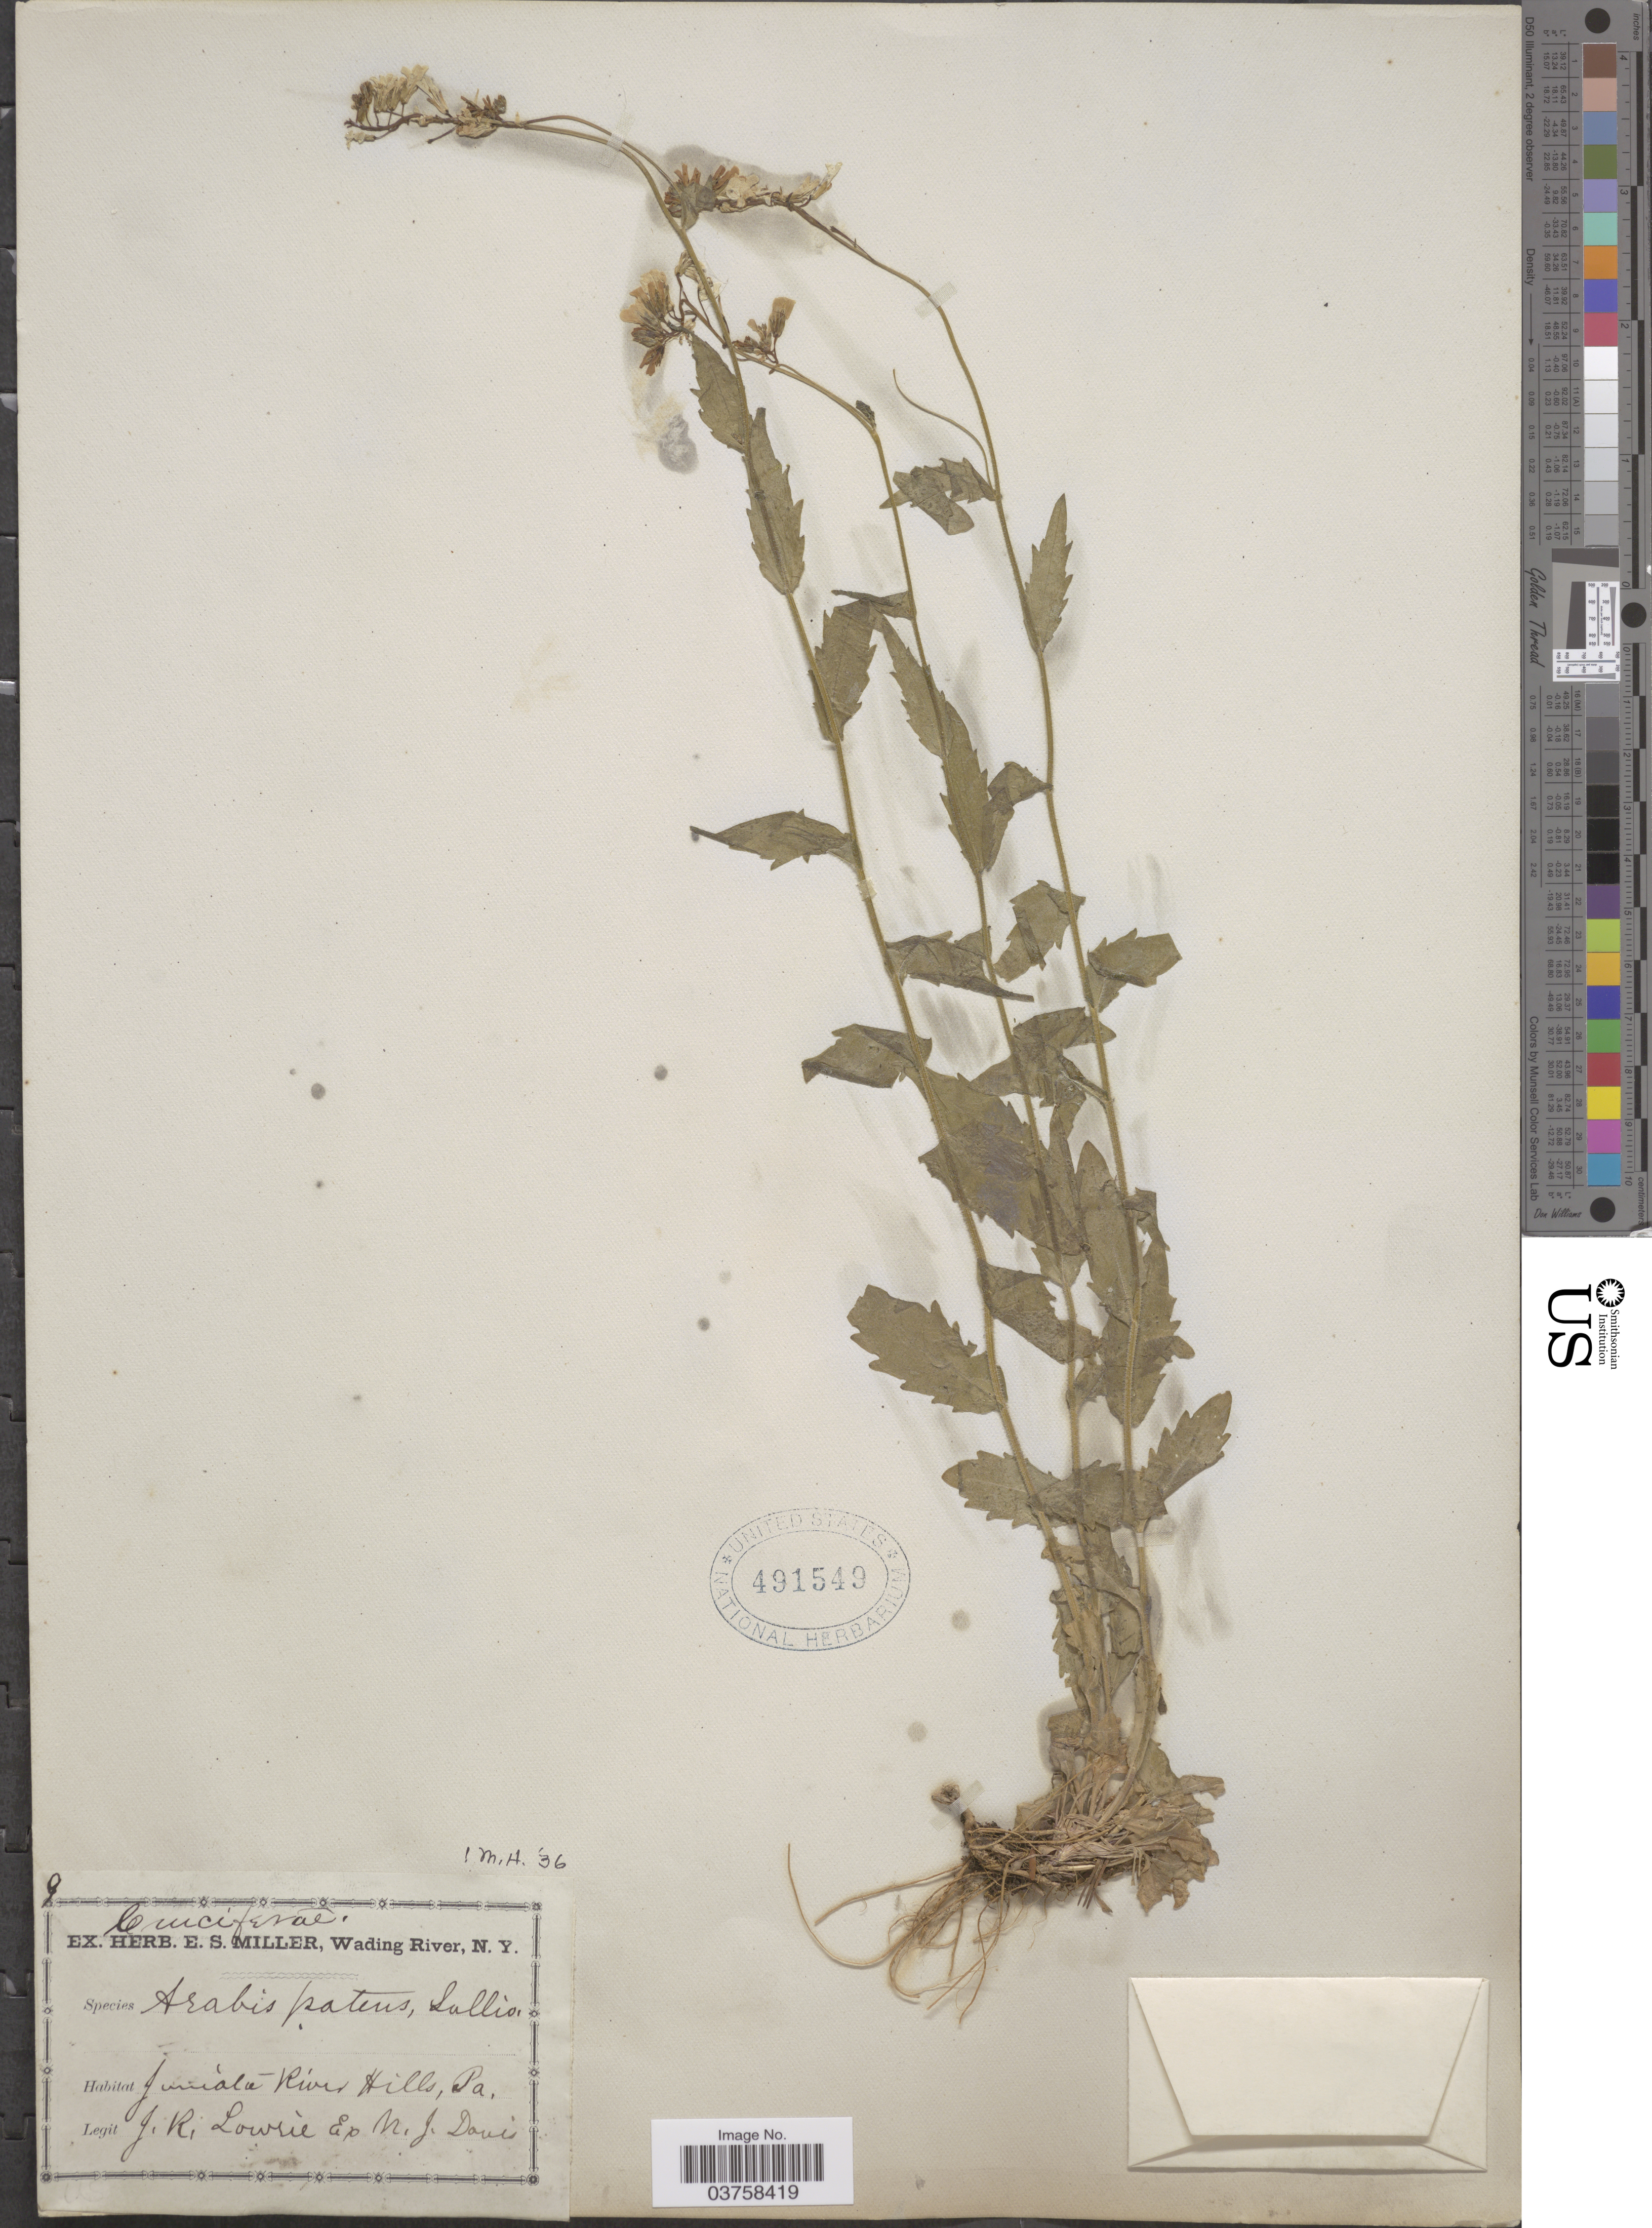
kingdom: Plantae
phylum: Tracheophyta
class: Magnoliopsida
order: Brassicales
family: Brassicaceae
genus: Arabis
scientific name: Arabis patens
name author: Sull.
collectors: J. Lowrie & N. Davis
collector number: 9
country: United States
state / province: Pennsylvania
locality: Juniata River Hills.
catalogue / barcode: US 491549